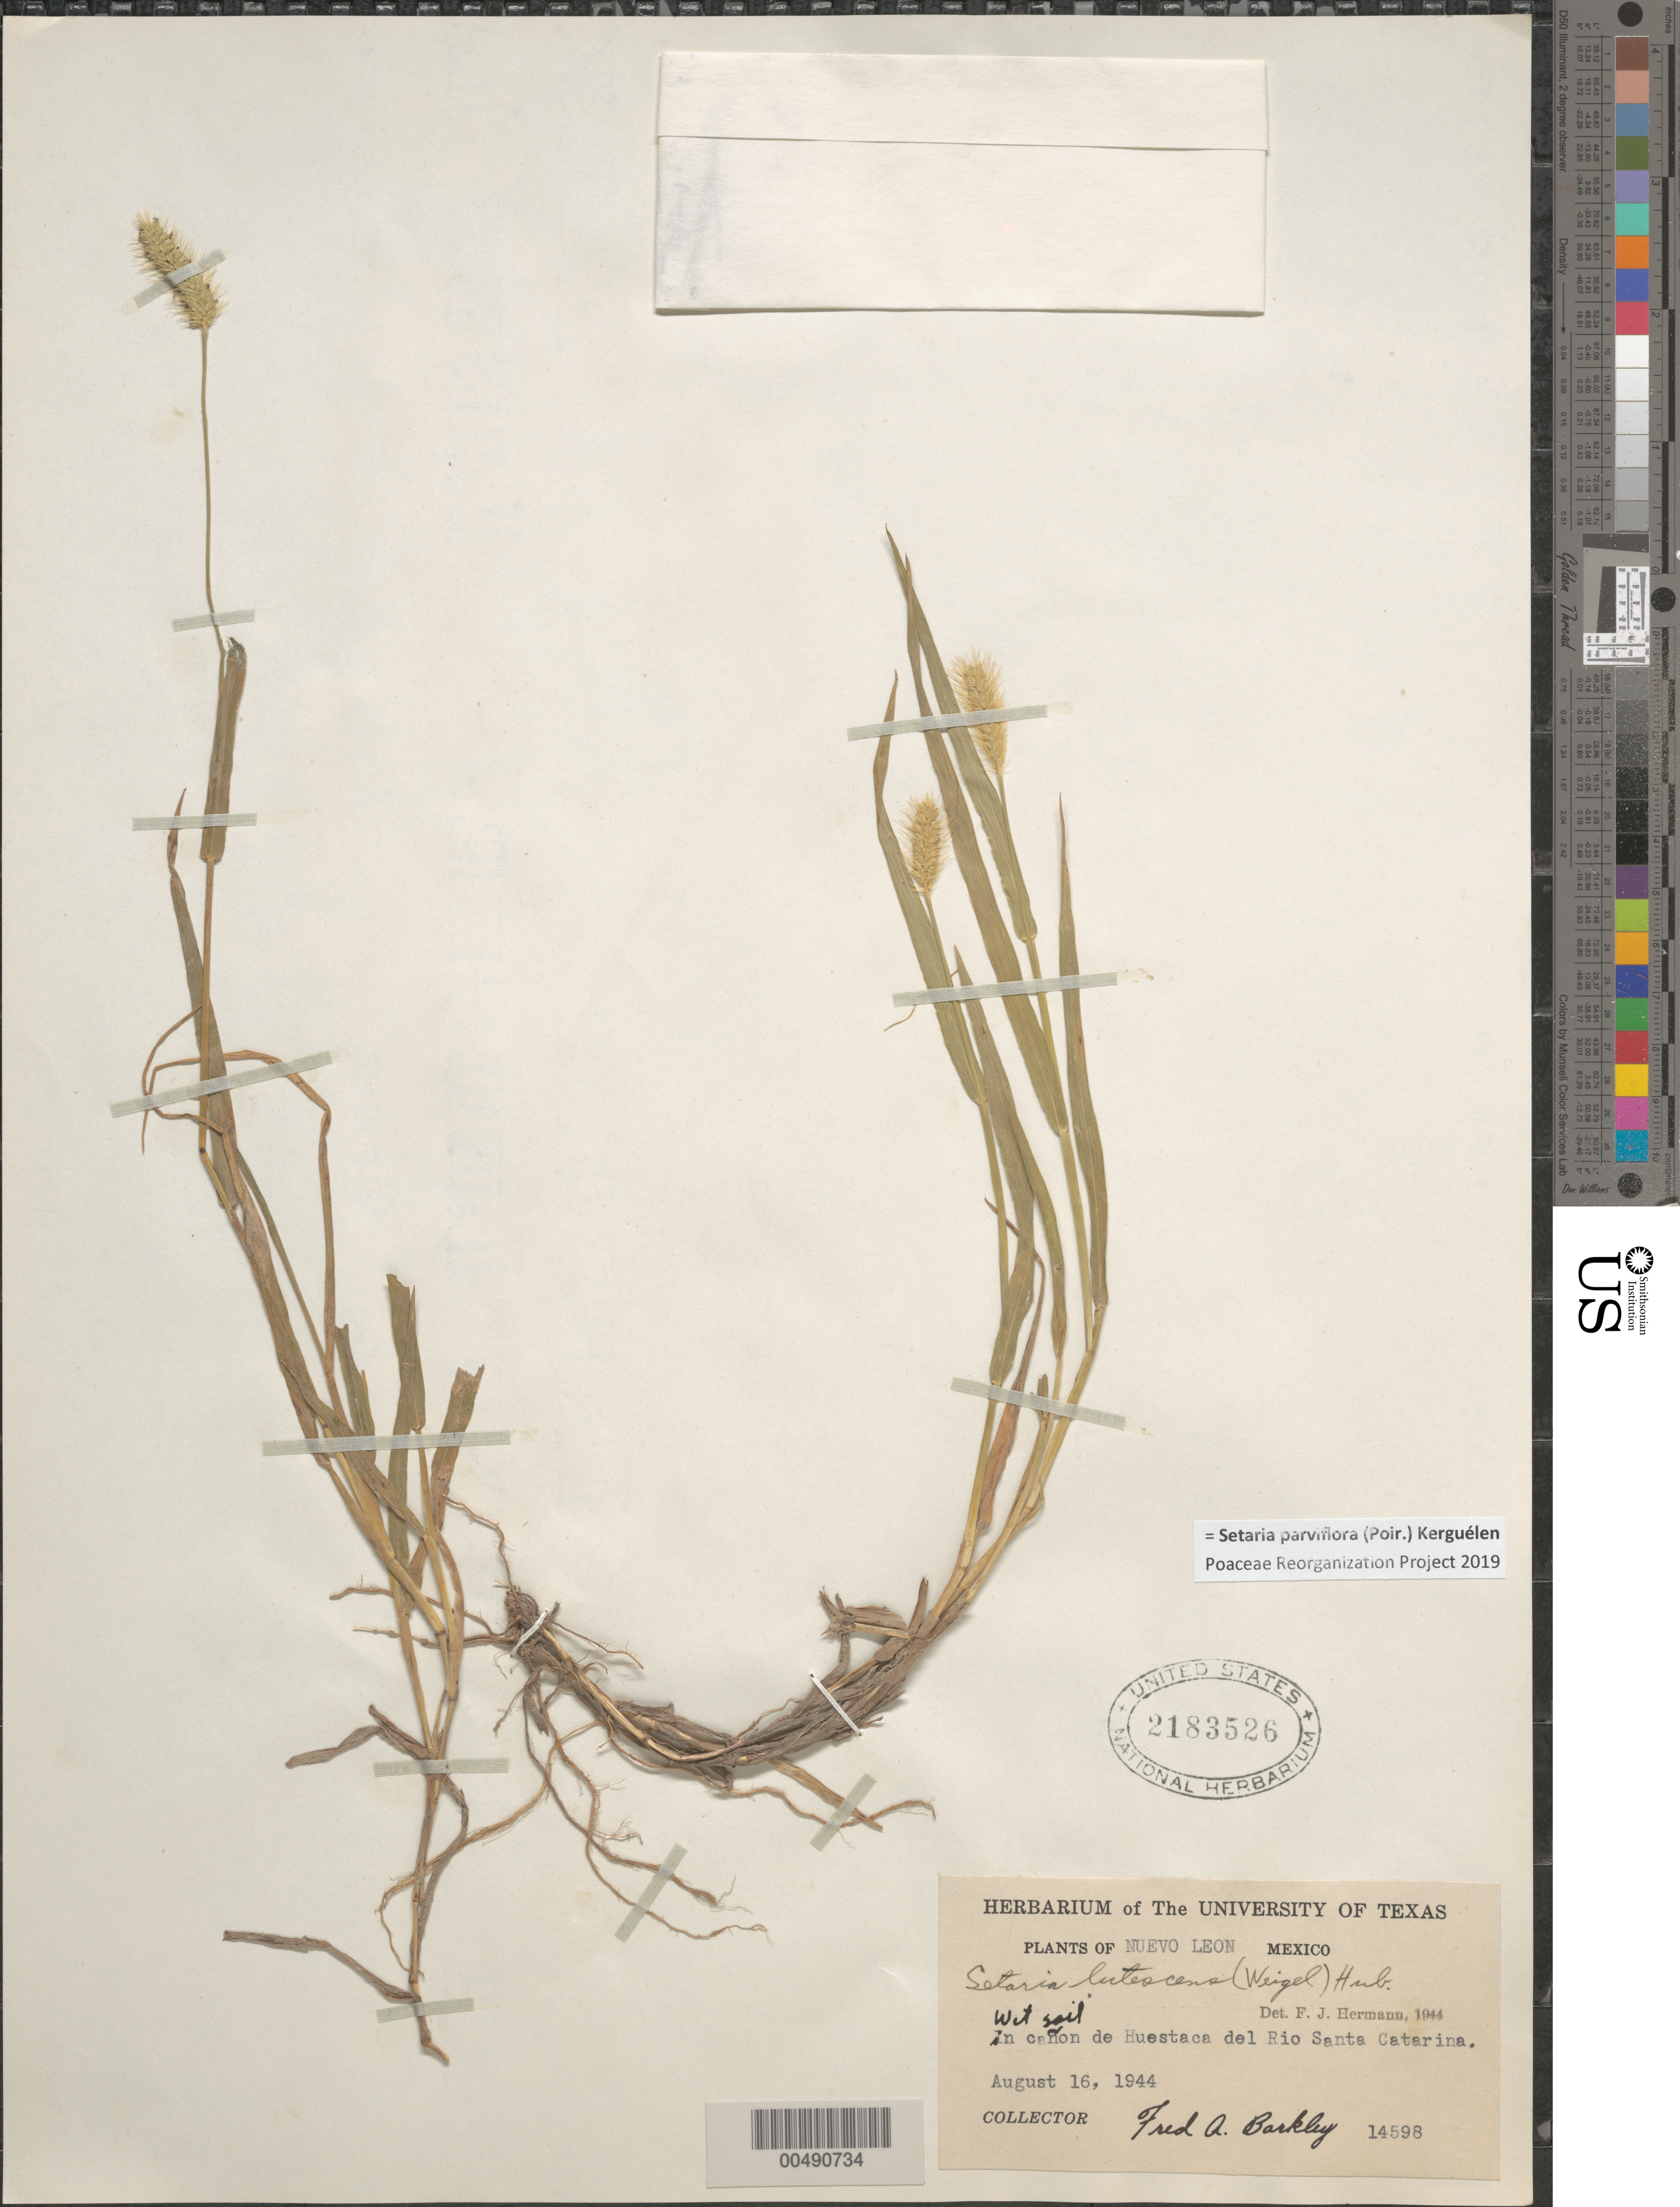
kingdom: Plantae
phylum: Tracheophyta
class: Liliopsida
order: Poales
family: Poaceae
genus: Setaria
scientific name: Setaria parviflora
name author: (Poir.) Kerguélen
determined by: Poaceae Reorganization Project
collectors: F. A. Barkley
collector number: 14598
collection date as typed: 16 Aug 1944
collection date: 1944-08-16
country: Mexico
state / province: Nuevo León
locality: Canyon of Huestaca del Rio Santa Catarina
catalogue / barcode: US 2183526